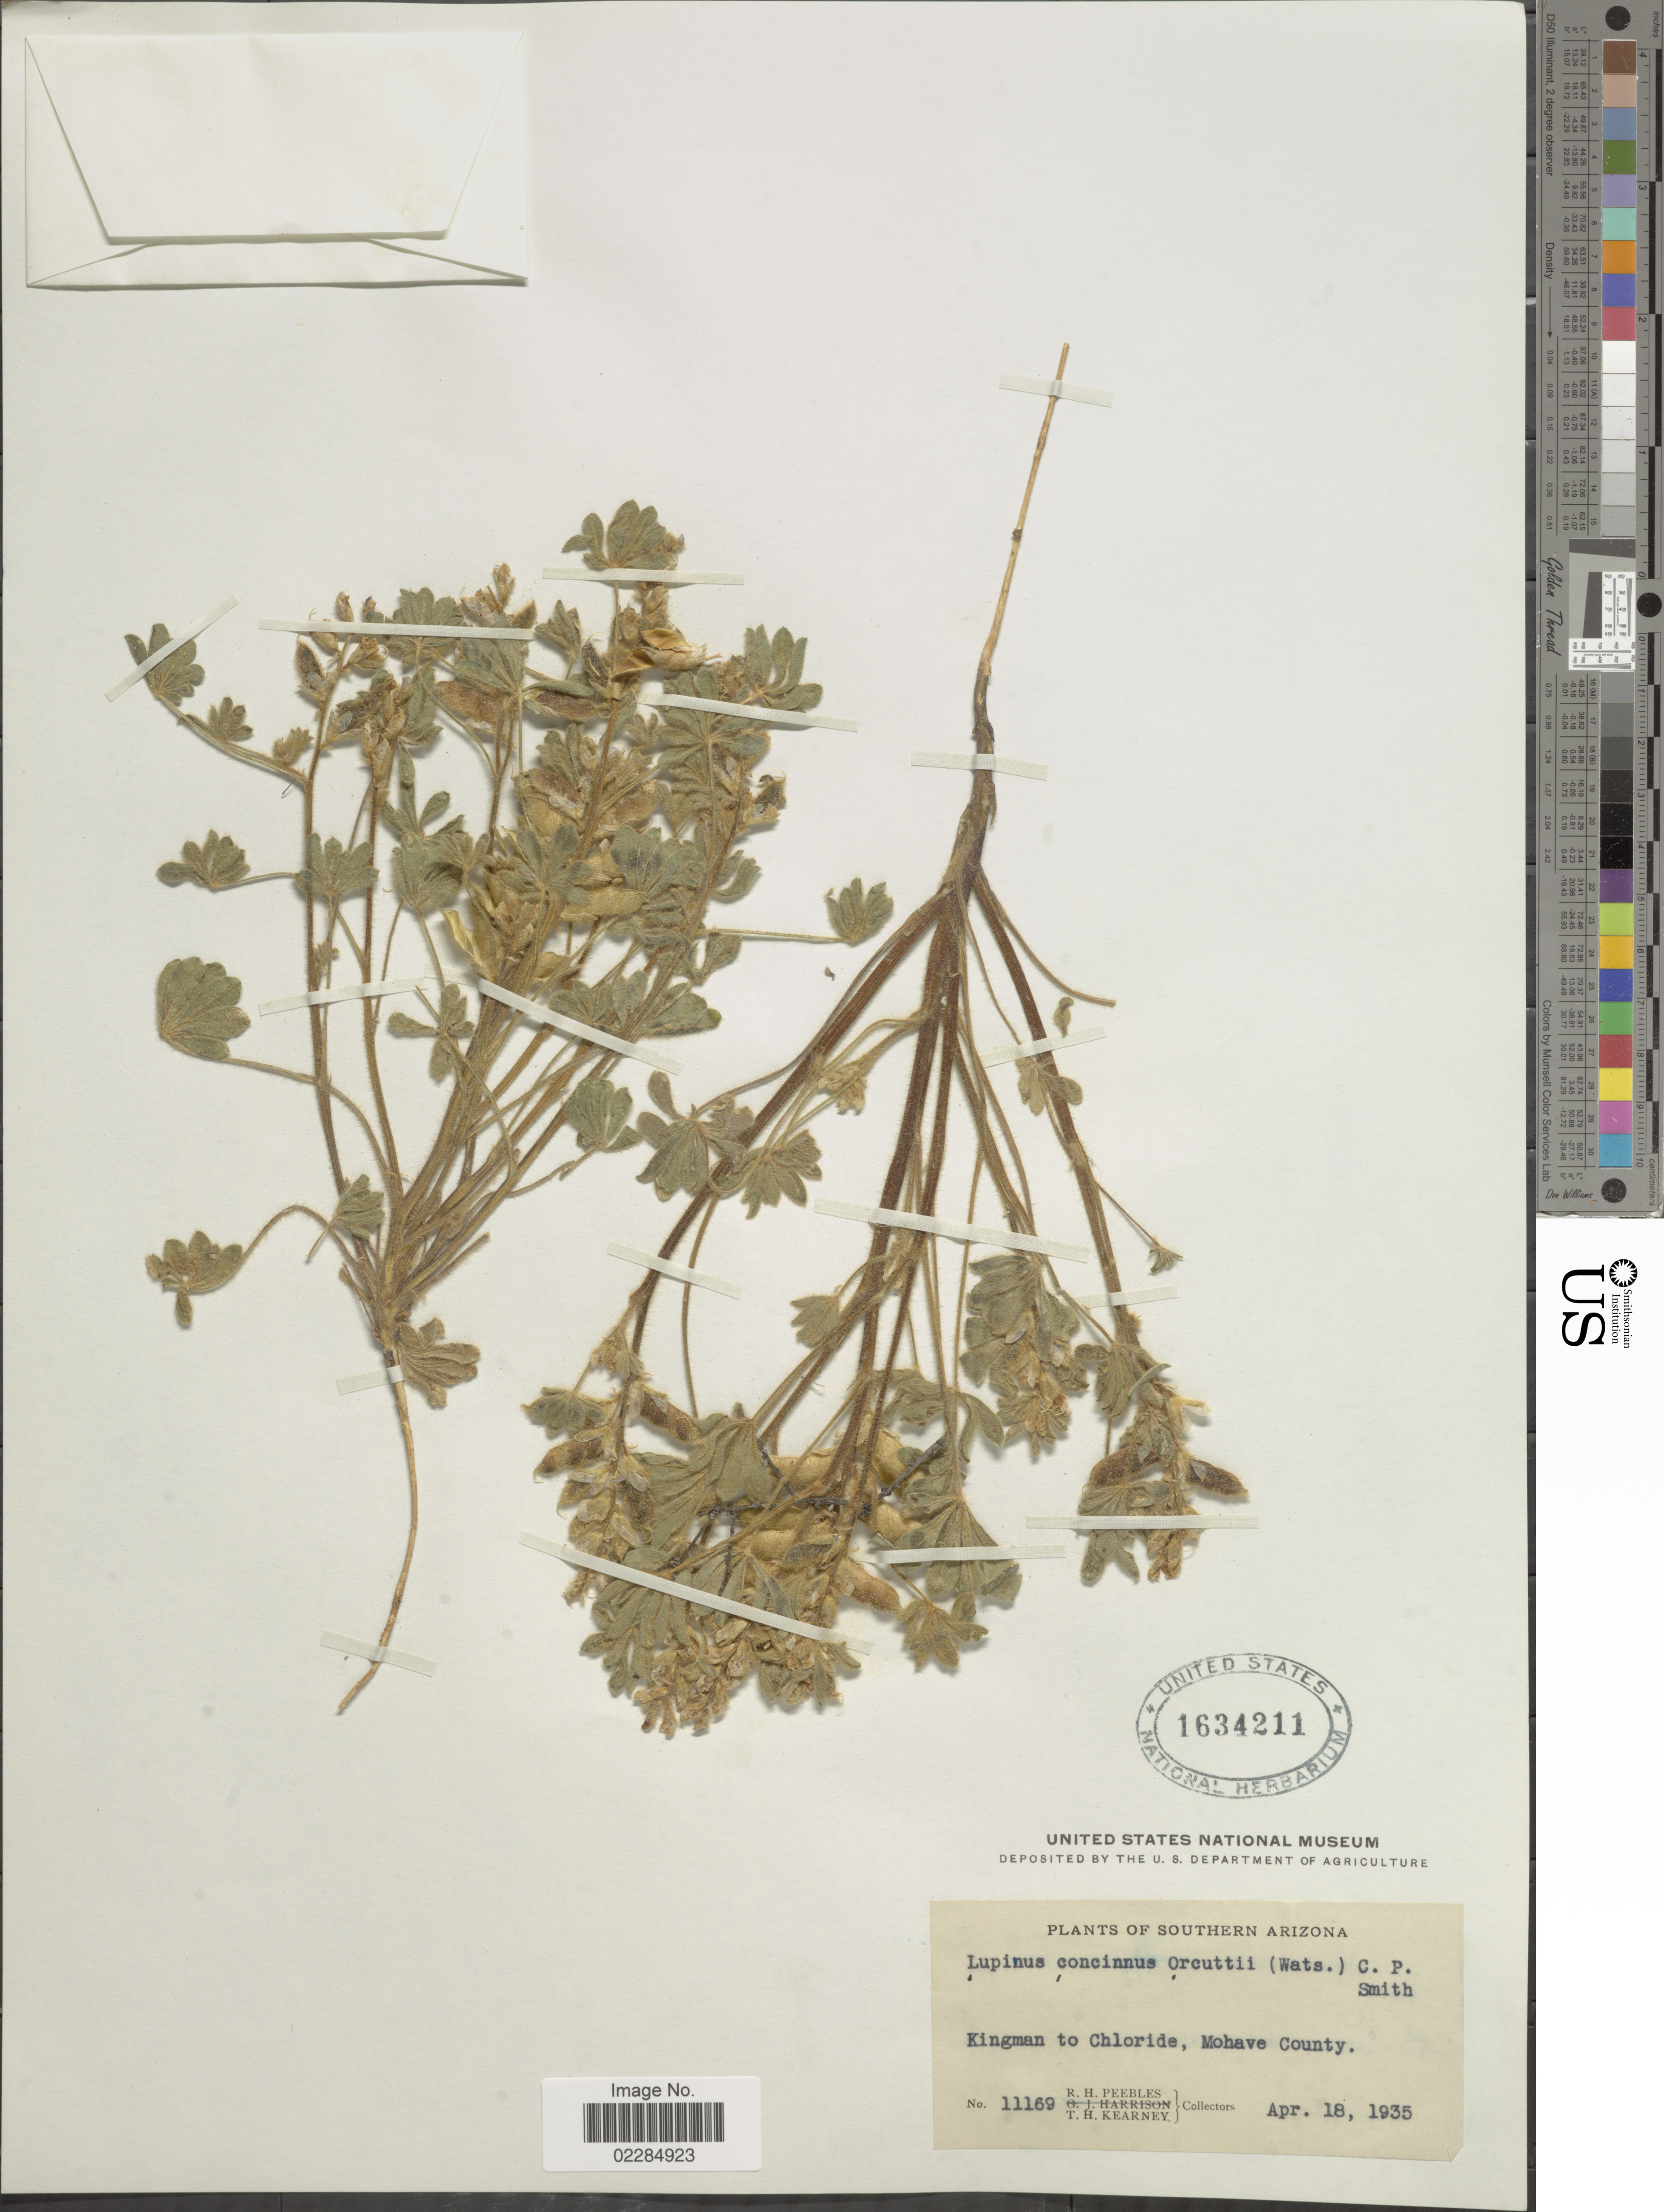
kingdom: Plantae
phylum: Tracheophyta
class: Magnoliopsida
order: Fabales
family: Fabaceae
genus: Lupinus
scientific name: Lupinus concinnus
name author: J. Agardh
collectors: R. H. Peebles & T. H. Kearney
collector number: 11169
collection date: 1935-04-18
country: United States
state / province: Arizona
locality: Southern Arizona, Kingman to Chloride, Mohave County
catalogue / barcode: US 1634211